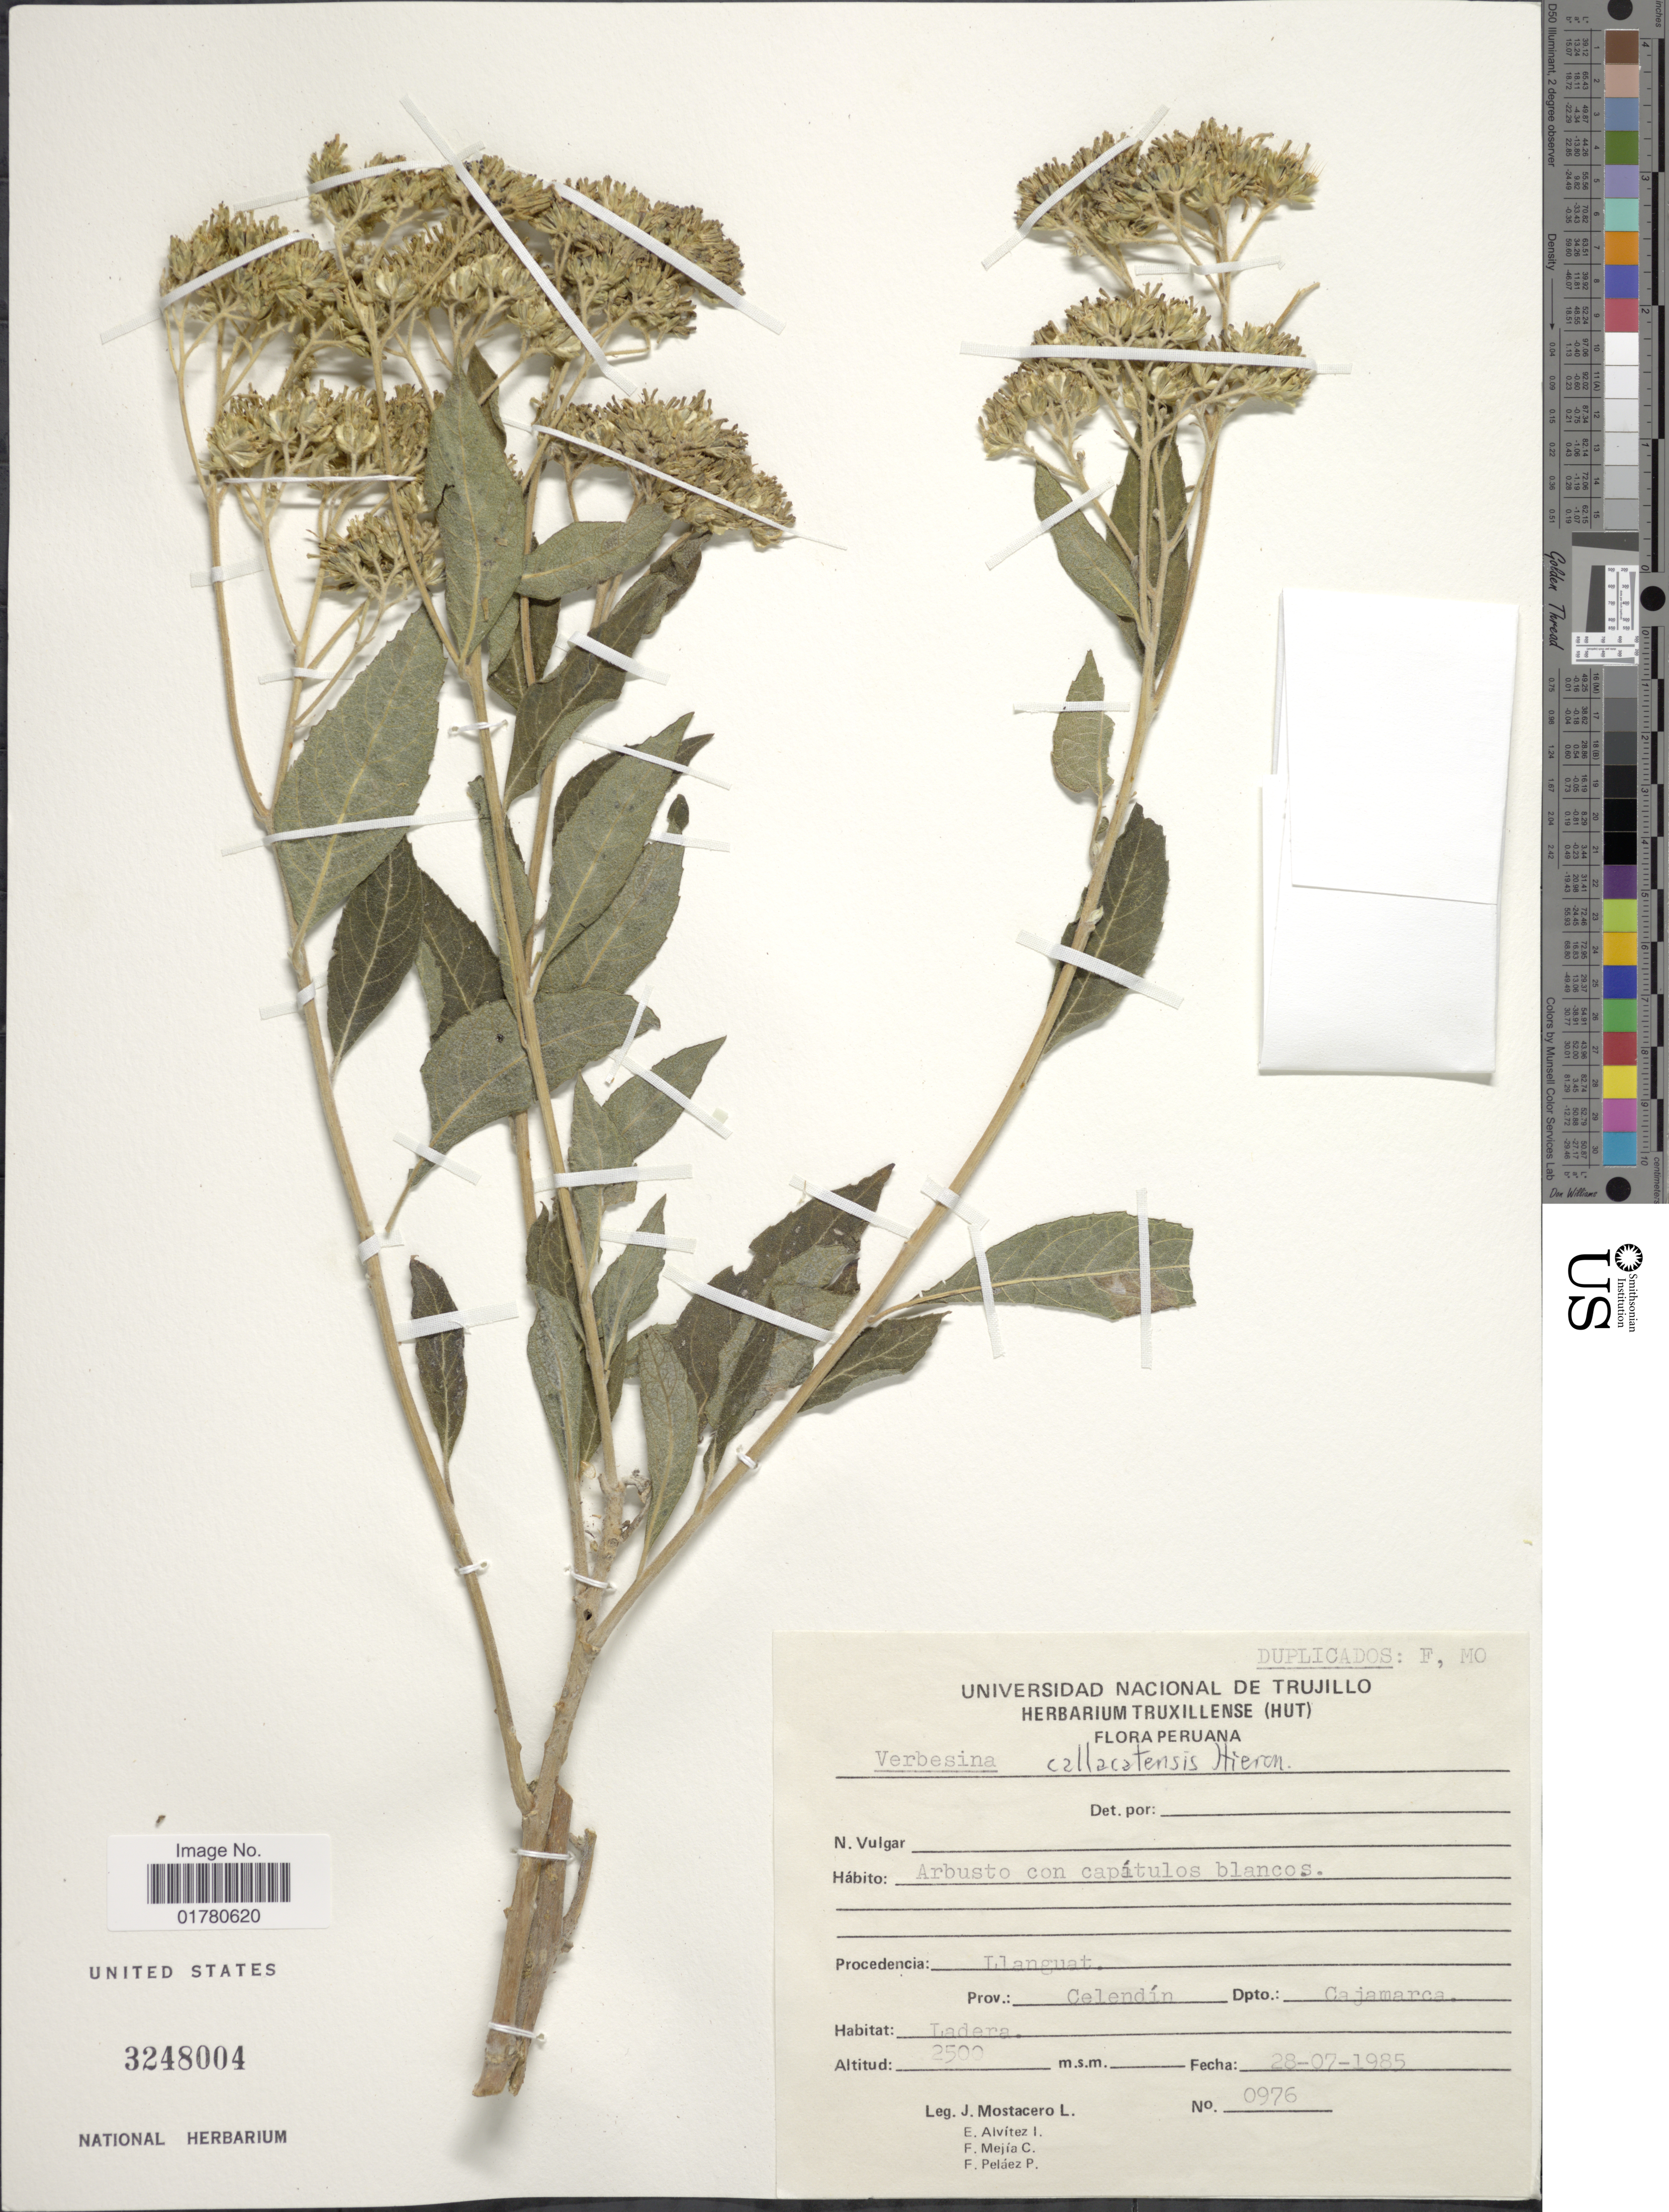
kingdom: Plantae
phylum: Tracheophyta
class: Magnoliopsida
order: Asterales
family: Asteraceae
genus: Verbesina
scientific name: Verbesina callacatensis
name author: Hieron.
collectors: J. Mostacero L., E. Alvitez I., F. Mejia C. & F. Pelaez P.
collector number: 0976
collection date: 1985-07-28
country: Peru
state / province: Cajamarca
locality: Llanguar, Prov. Celendín, Dpto Cajamarca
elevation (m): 2500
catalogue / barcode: US 3248004